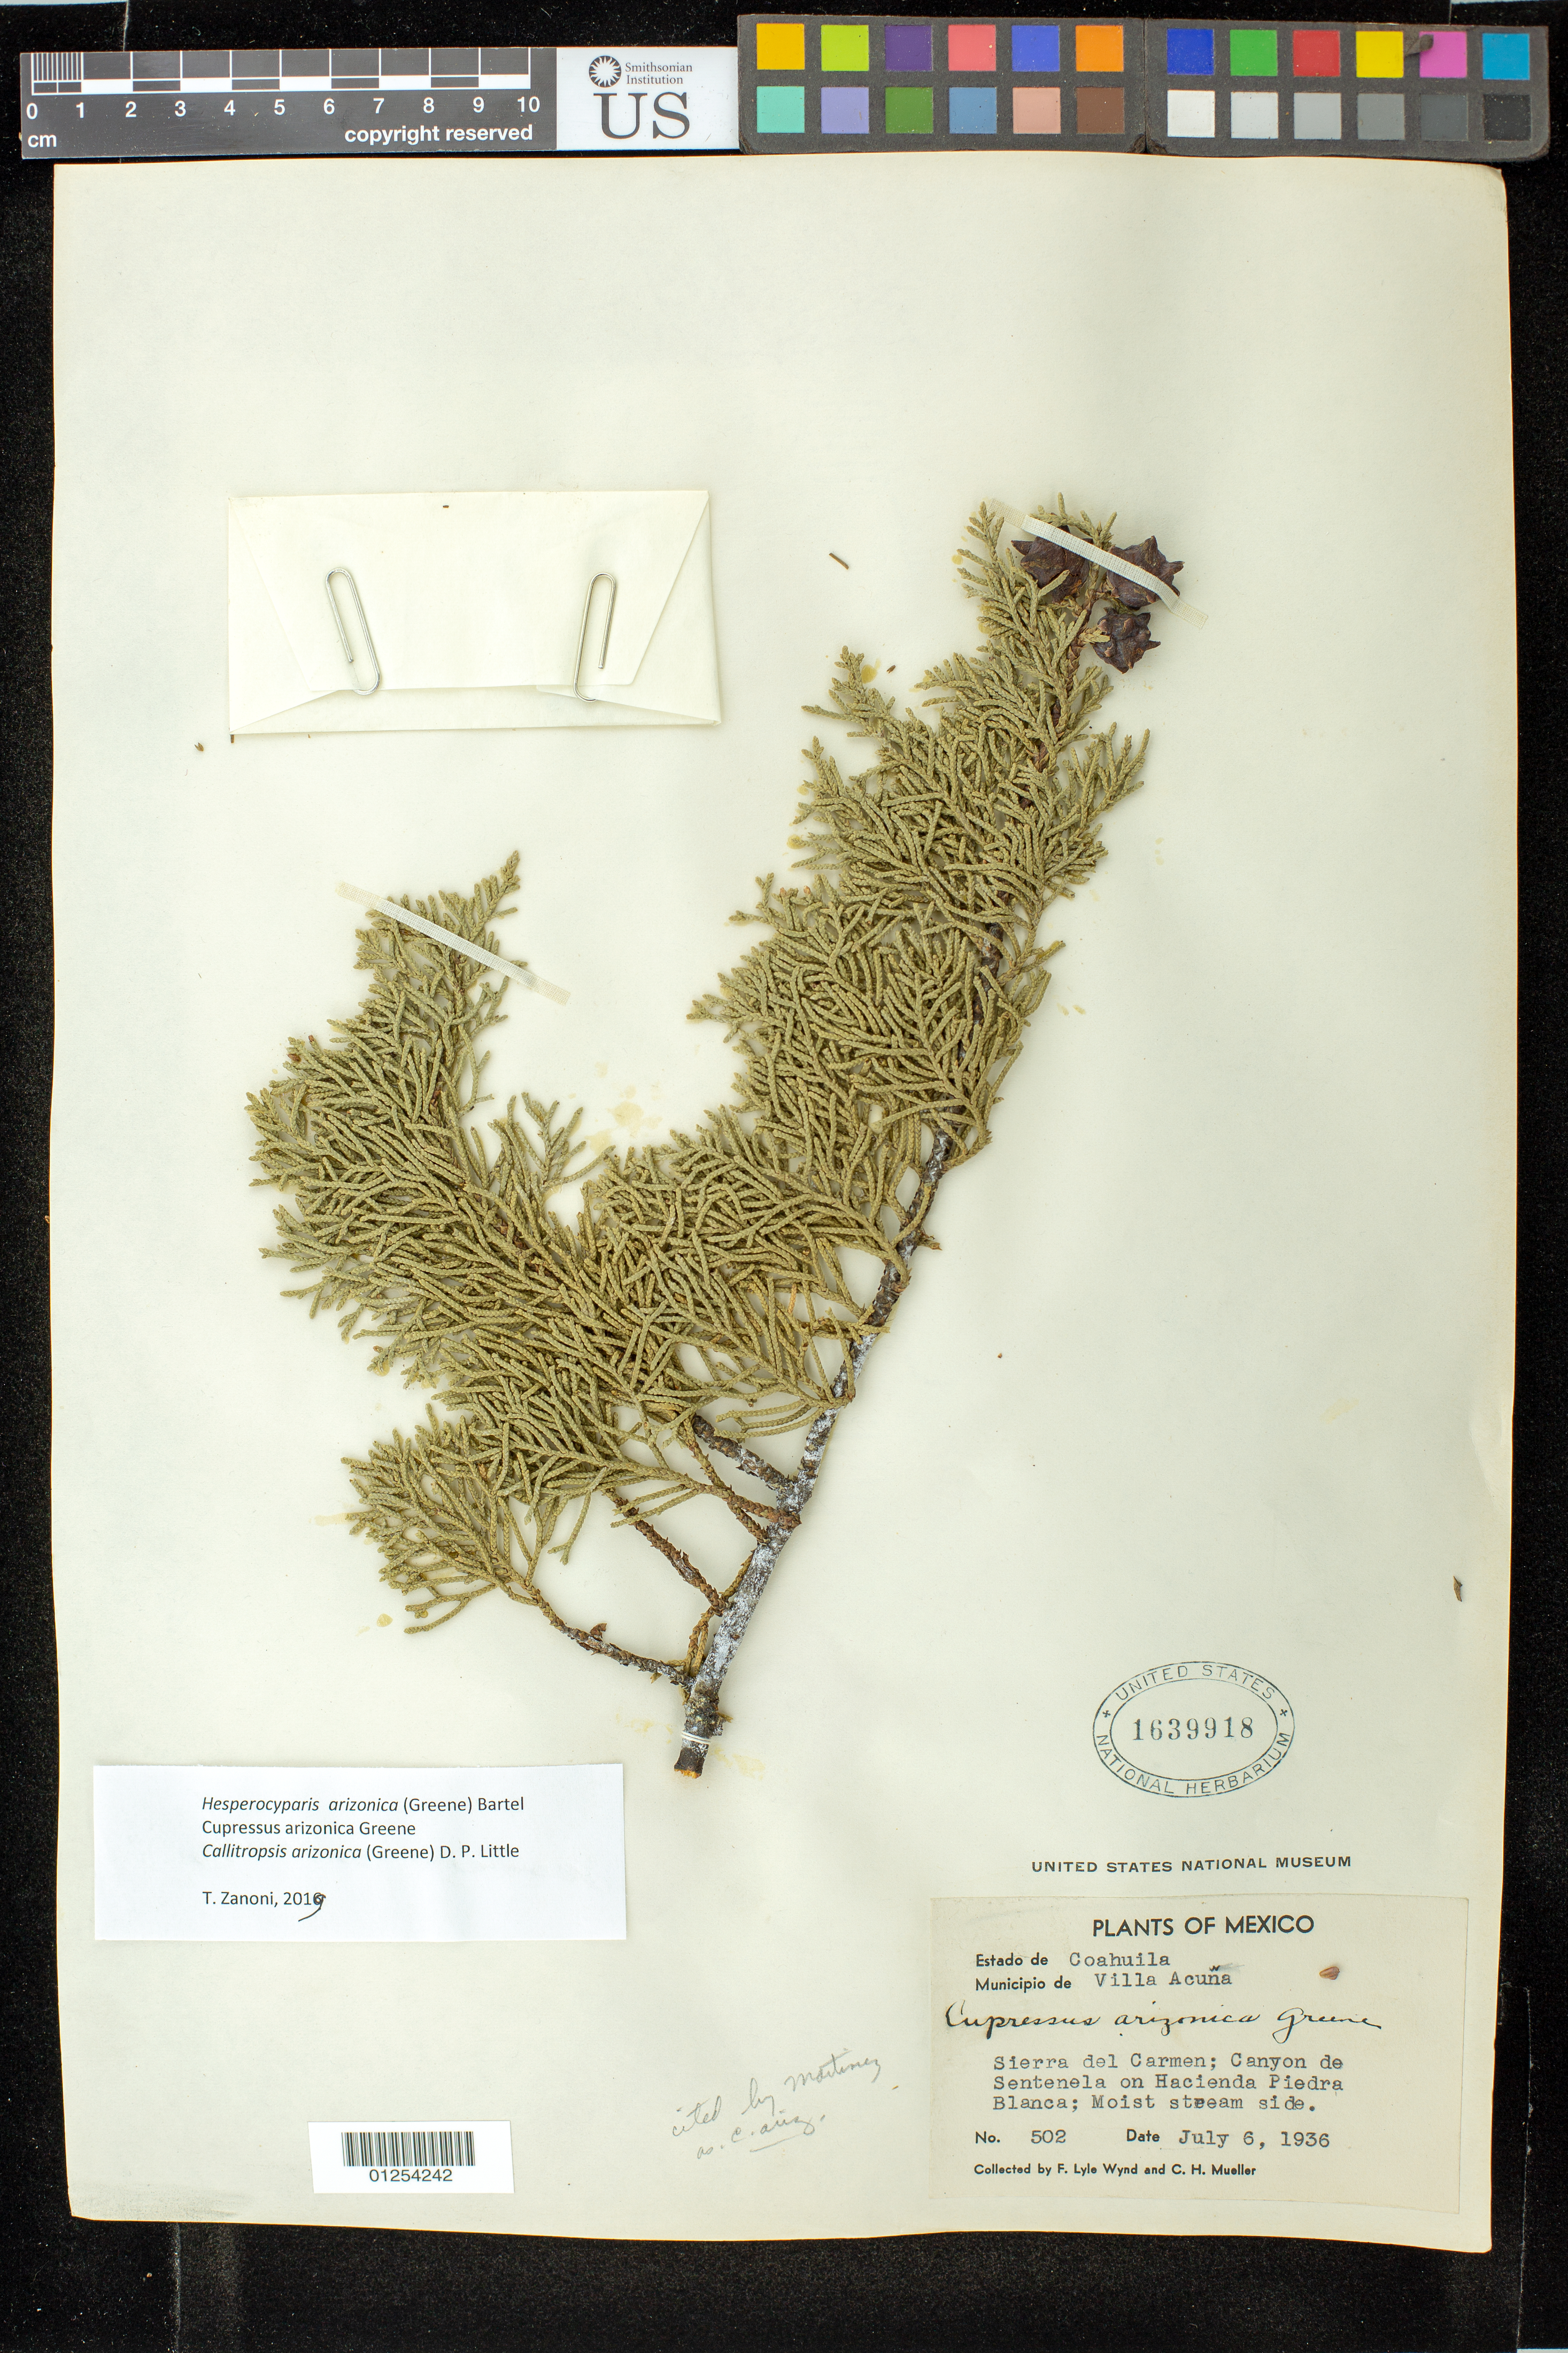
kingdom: Plantae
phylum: Tracheophyta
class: Pinopsida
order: Pinales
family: Cupressaceae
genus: Hesperocyparis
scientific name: Hesperocyparis arizonica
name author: (Greene) Bartel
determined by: Zanoni, T. A., (NY), New York Botanical Garden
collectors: F. L. Wynd & C. H. Muller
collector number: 502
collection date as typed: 06 Jul 1936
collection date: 1936-07-06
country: Mexico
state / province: Coahuila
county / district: Acuña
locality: Sierra del Carmen, Cayon de Sentenela on Hacienda Piedra Blanca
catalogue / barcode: US 1639918